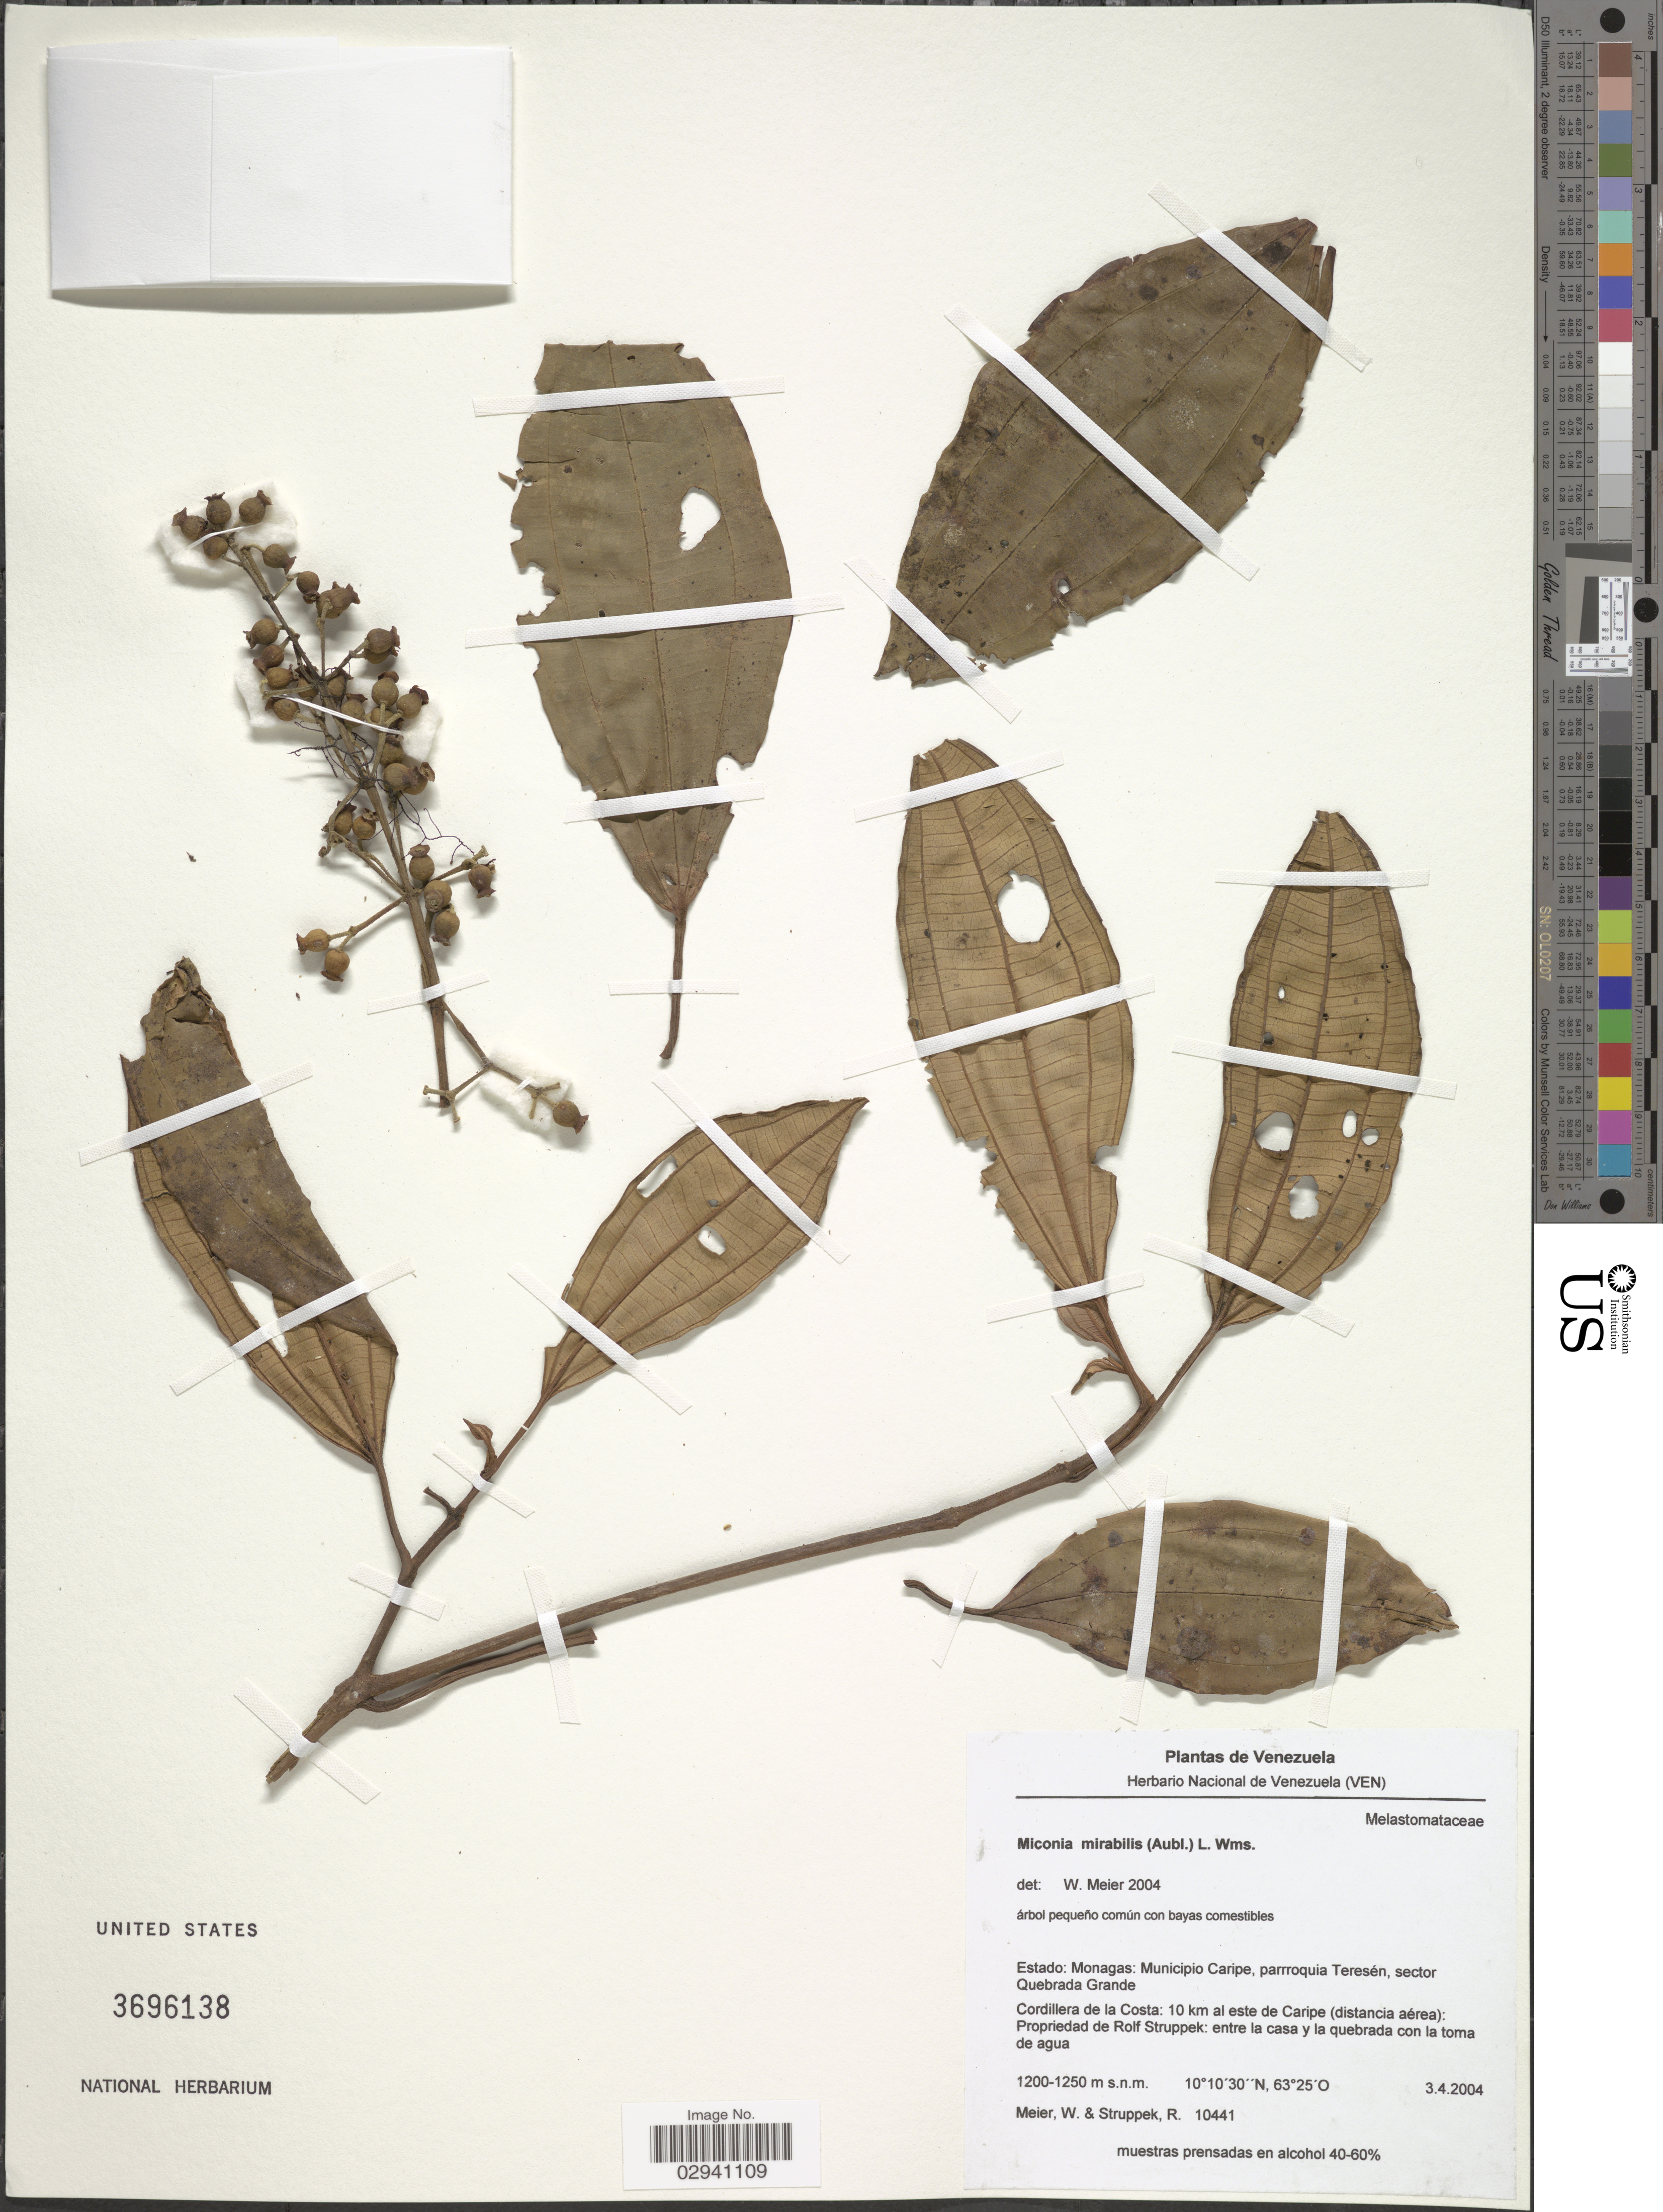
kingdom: Plantae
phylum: Tracheophyta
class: Magnoliopsida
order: Myrtales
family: Melastomataceae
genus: Miconia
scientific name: Miconia mirabilis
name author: (Aubl.) L.O. Williams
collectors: W. Meier & R. Struppek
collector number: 10441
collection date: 2004-04-03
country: Venezuela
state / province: Monagas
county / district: Caripe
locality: Parroquia Teresén, sector Quebrada Grande. Cordillera de la Costa: 10 km al este de Caripe (distancia aérea): Propriedad de Rolf Struppek: entre la casa y la quebrada con la toma de agua.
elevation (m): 1200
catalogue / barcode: US 3696138